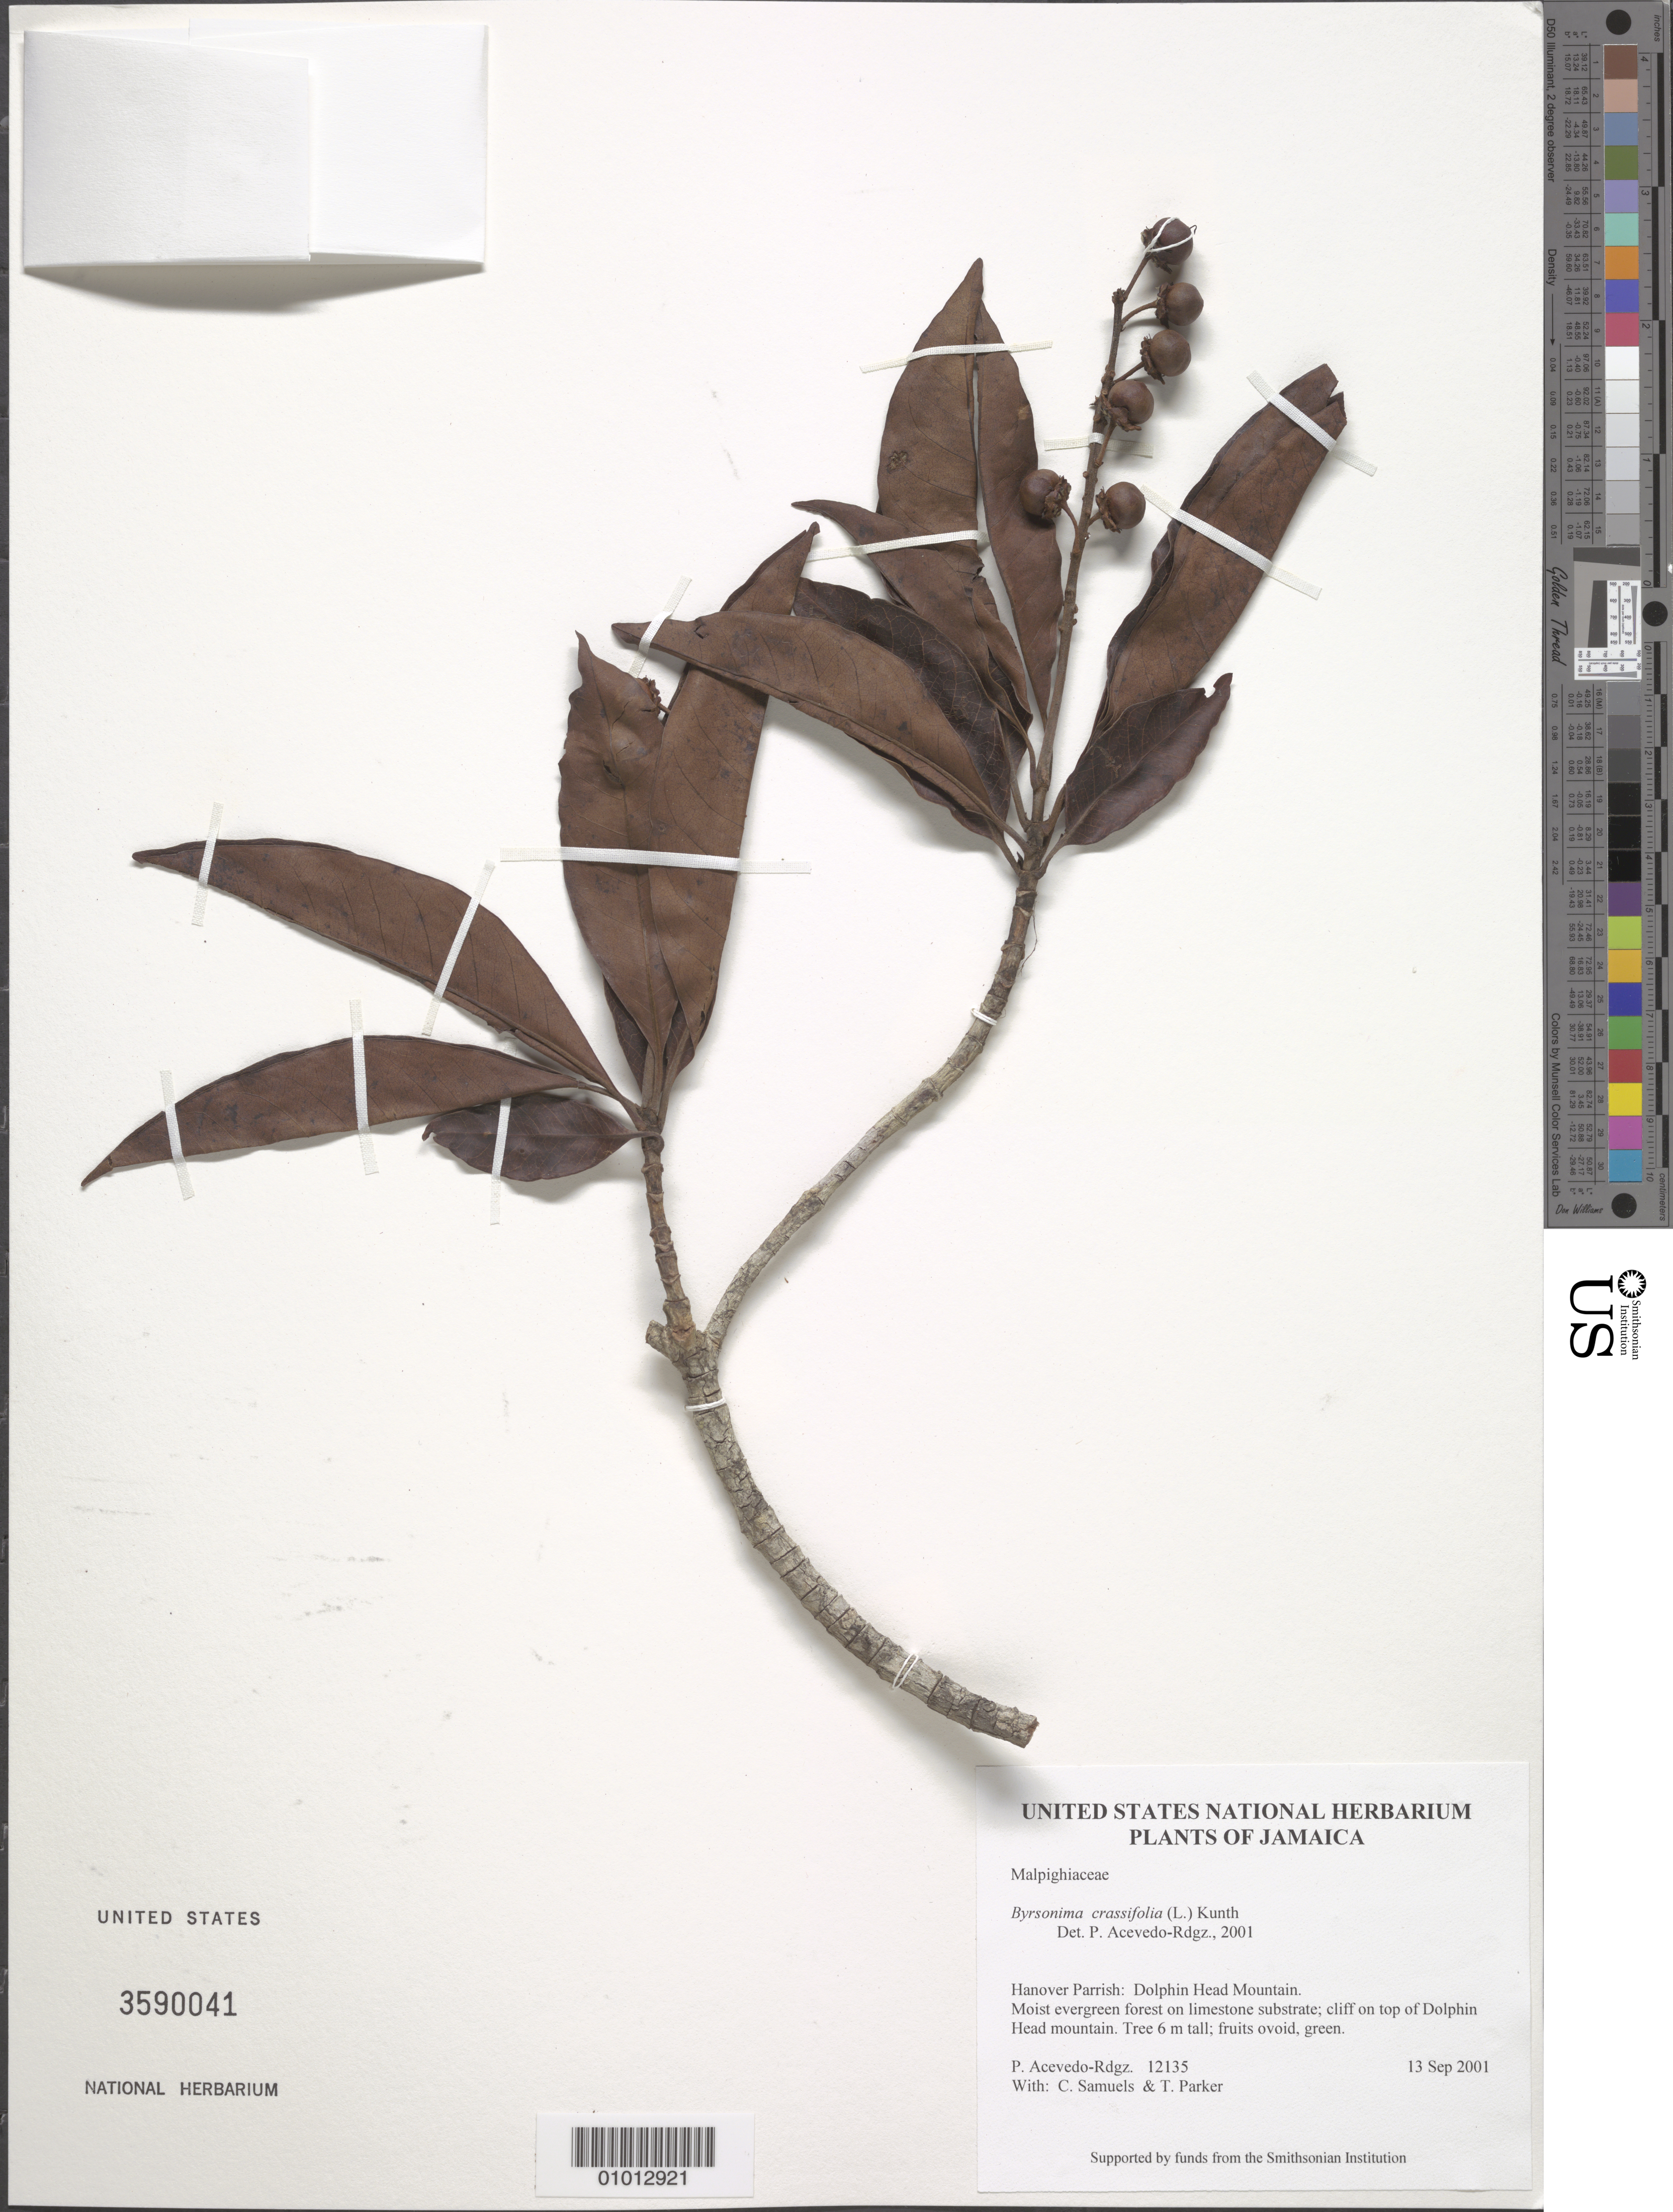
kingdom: Plantae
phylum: Tracheophyta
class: Magnoliopsida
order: Malpighiales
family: Malpighiaceae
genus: Byrsonima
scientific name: Byrsonima crassifolia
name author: (L.) Kunth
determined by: Acevedo-Rodríguez, P., (BOT), Smithsonian Institution - National Museum of Natural History (UNITED STATES)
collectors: P. Acevedo-Rodr., C. Samuels & T. Parker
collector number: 12135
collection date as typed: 13 Sep 2001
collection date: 2001-09-13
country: Jamaica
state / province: Hanover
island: Jamaica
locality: Hanover Parrish: Dolphin Head Mountain.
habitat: Moist evergreen forest on limestone substrate; cliff on top of Dolphin Head mountain.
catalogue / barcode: US 3590041